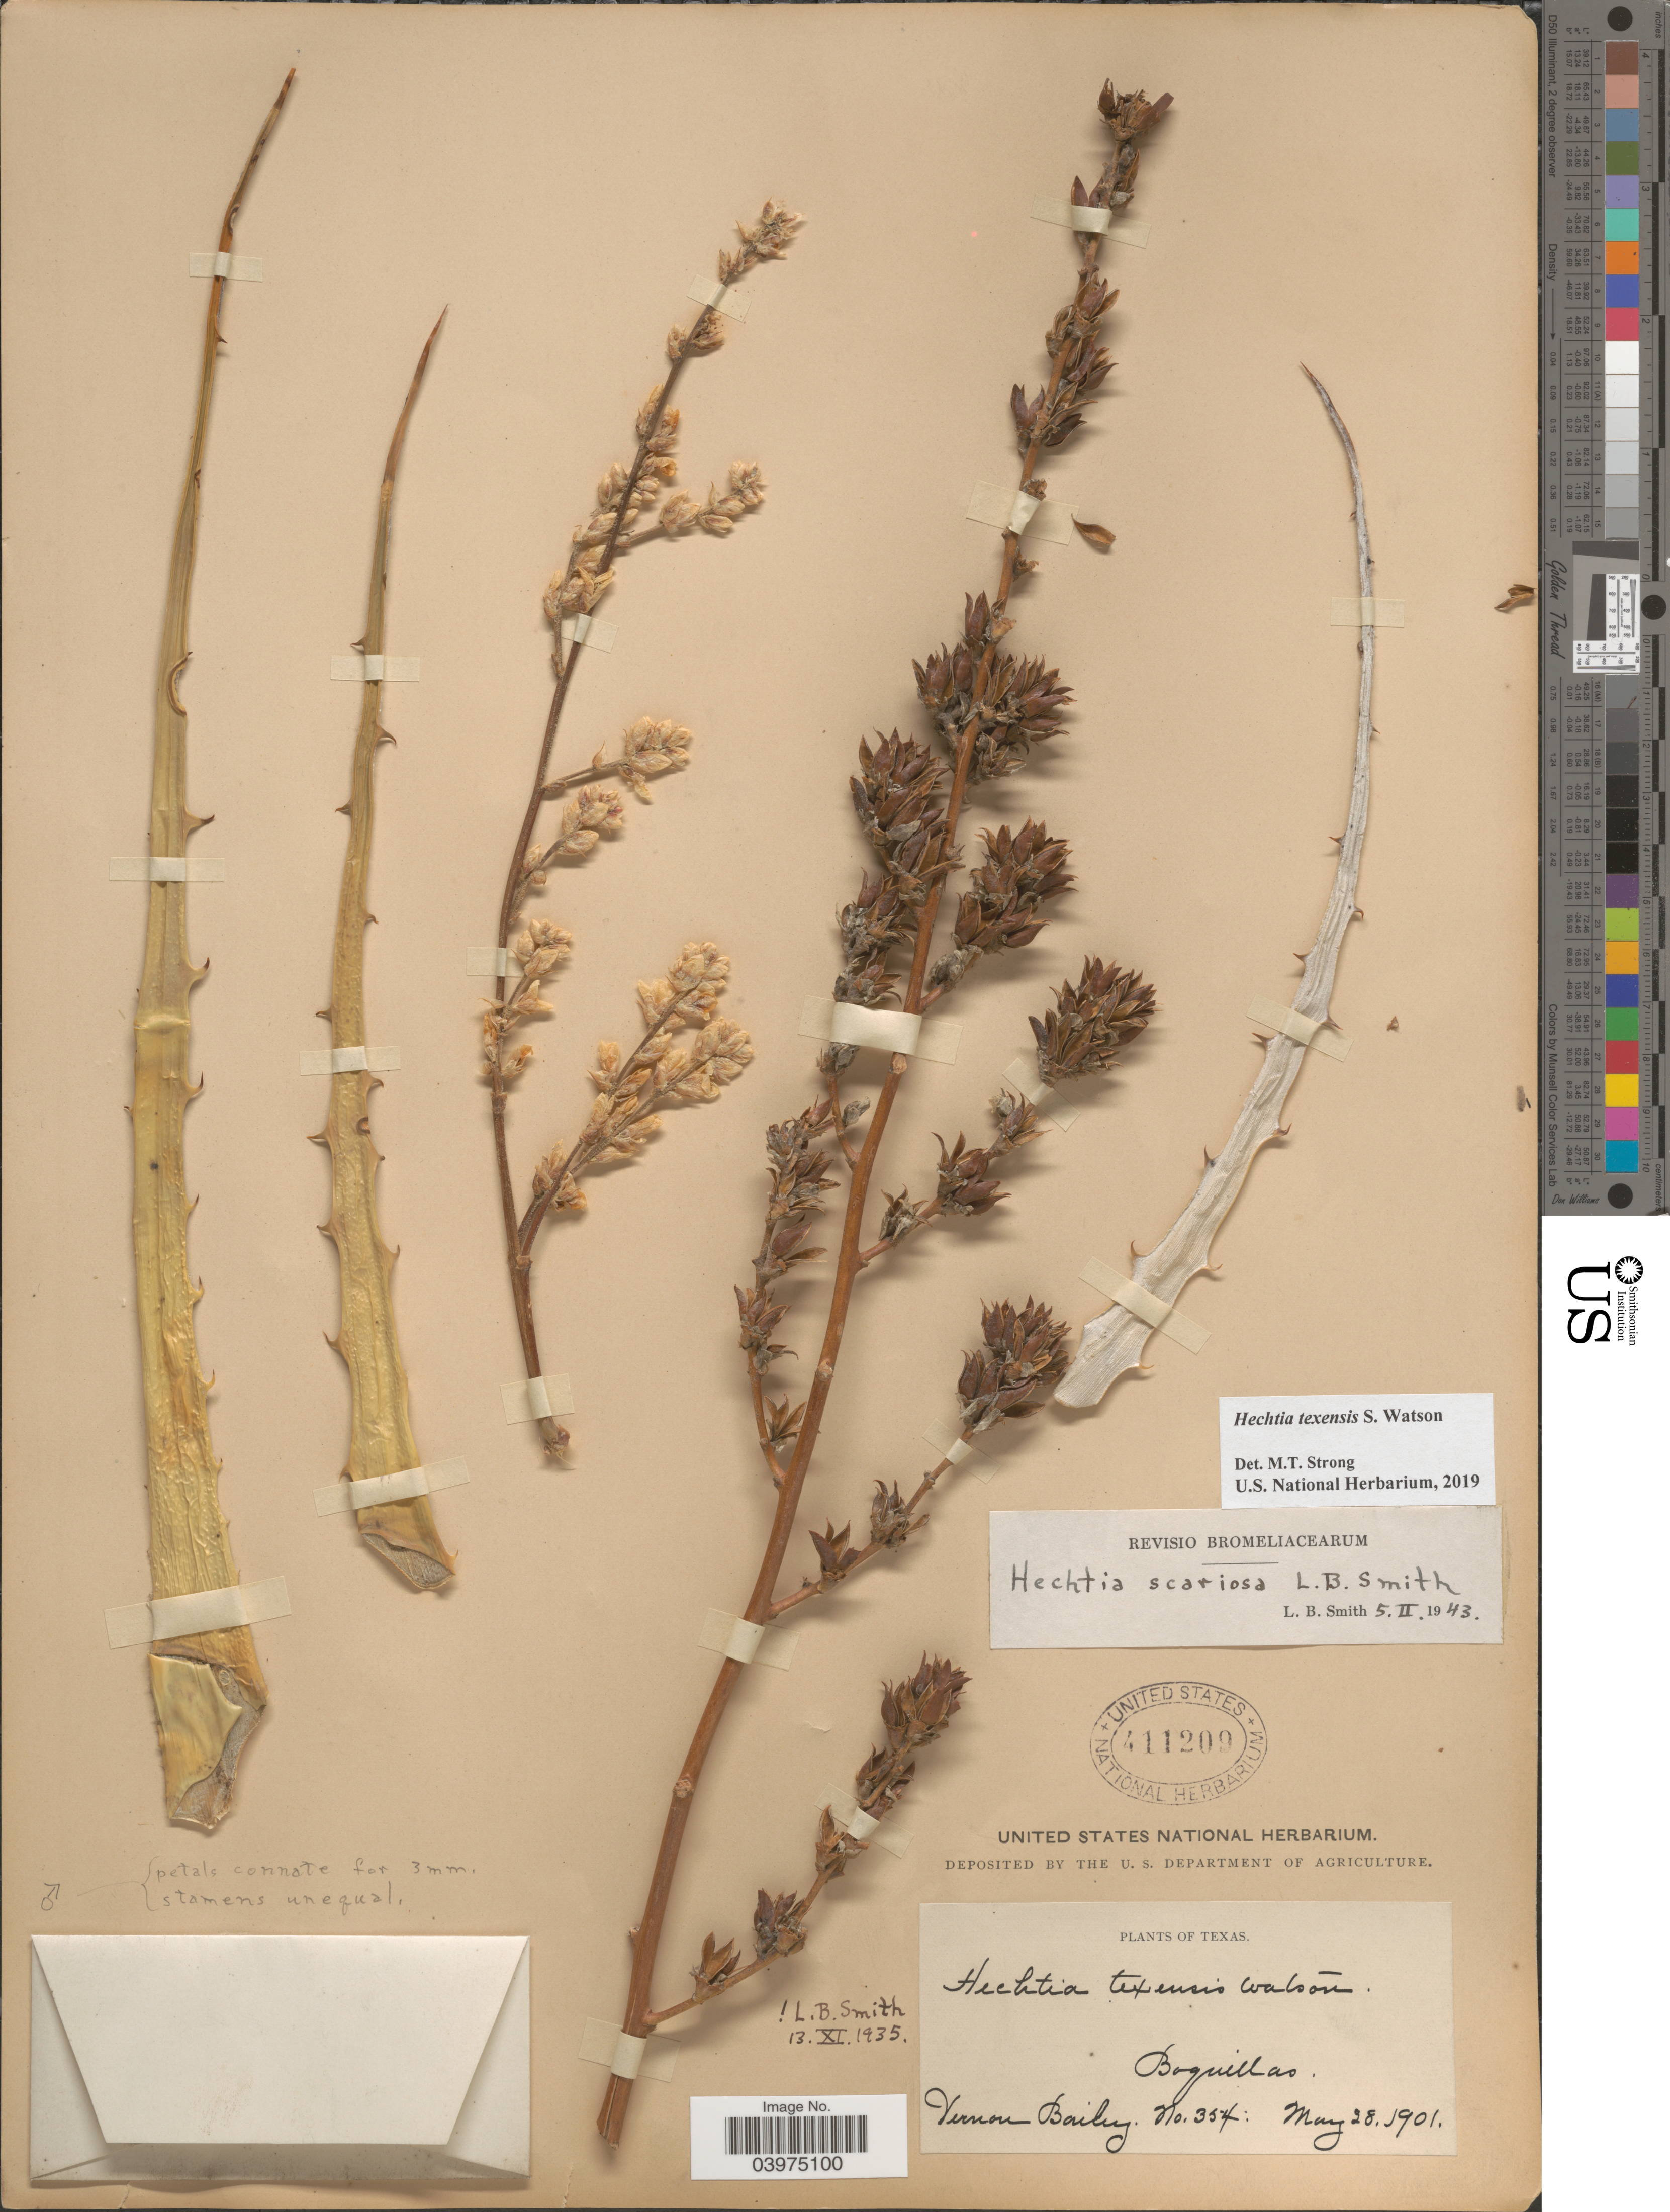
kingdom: Plantae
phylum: Tracheophyta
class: Liliopsida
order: Poales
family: Bromeliaceae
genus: Hechtia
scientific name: Hechtia sp.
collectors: V. O. Bailey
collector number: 354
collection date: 1901-05-28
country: United States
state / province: Texas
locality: Boquillas.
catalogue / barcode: US 411209